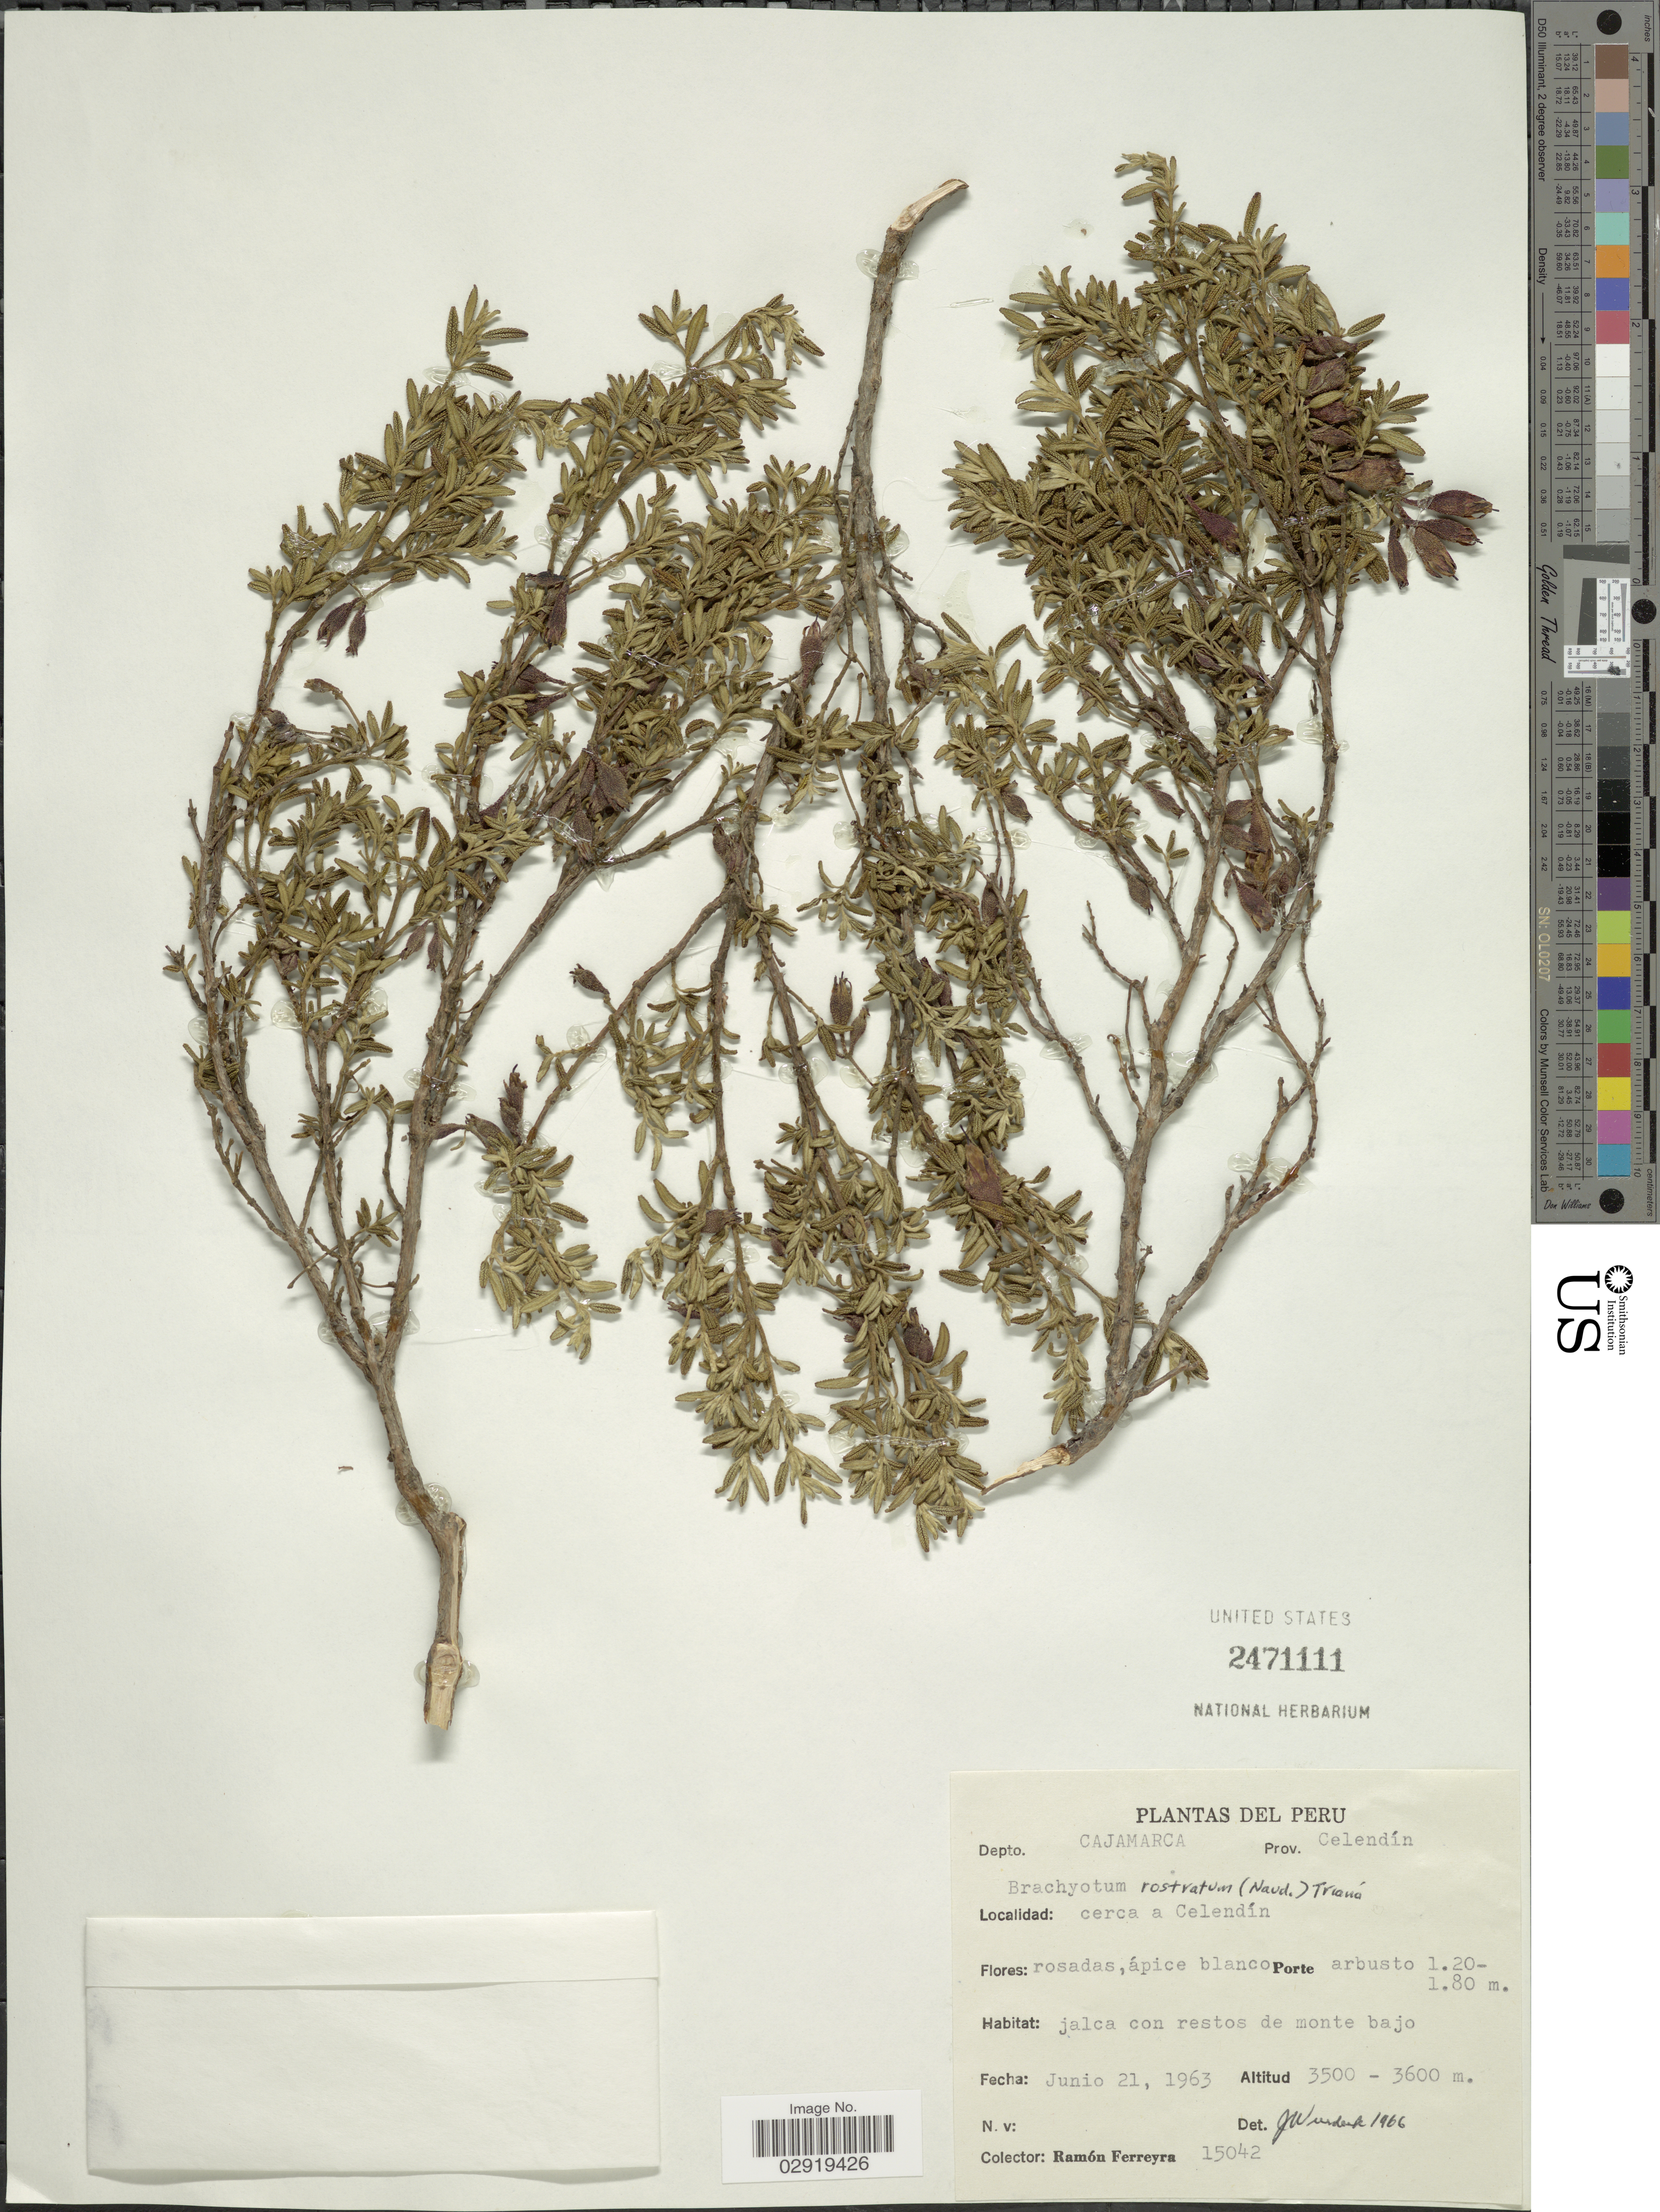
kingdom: Plantae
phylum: Tracheophyta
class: Magnoliopsida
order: Myrtales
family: Melastomataceae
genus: Brachyotum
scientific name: Brachyotum rostratum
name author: (Naudin) Triana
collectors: R. A. Ferreyra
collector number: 15042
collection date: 1963-06-21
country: Peru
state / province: Cajamarca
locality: Depto. Cajamarca. Prov. Celendín. Cerca a Celendín.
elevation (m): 3500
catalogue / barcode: US 2471111